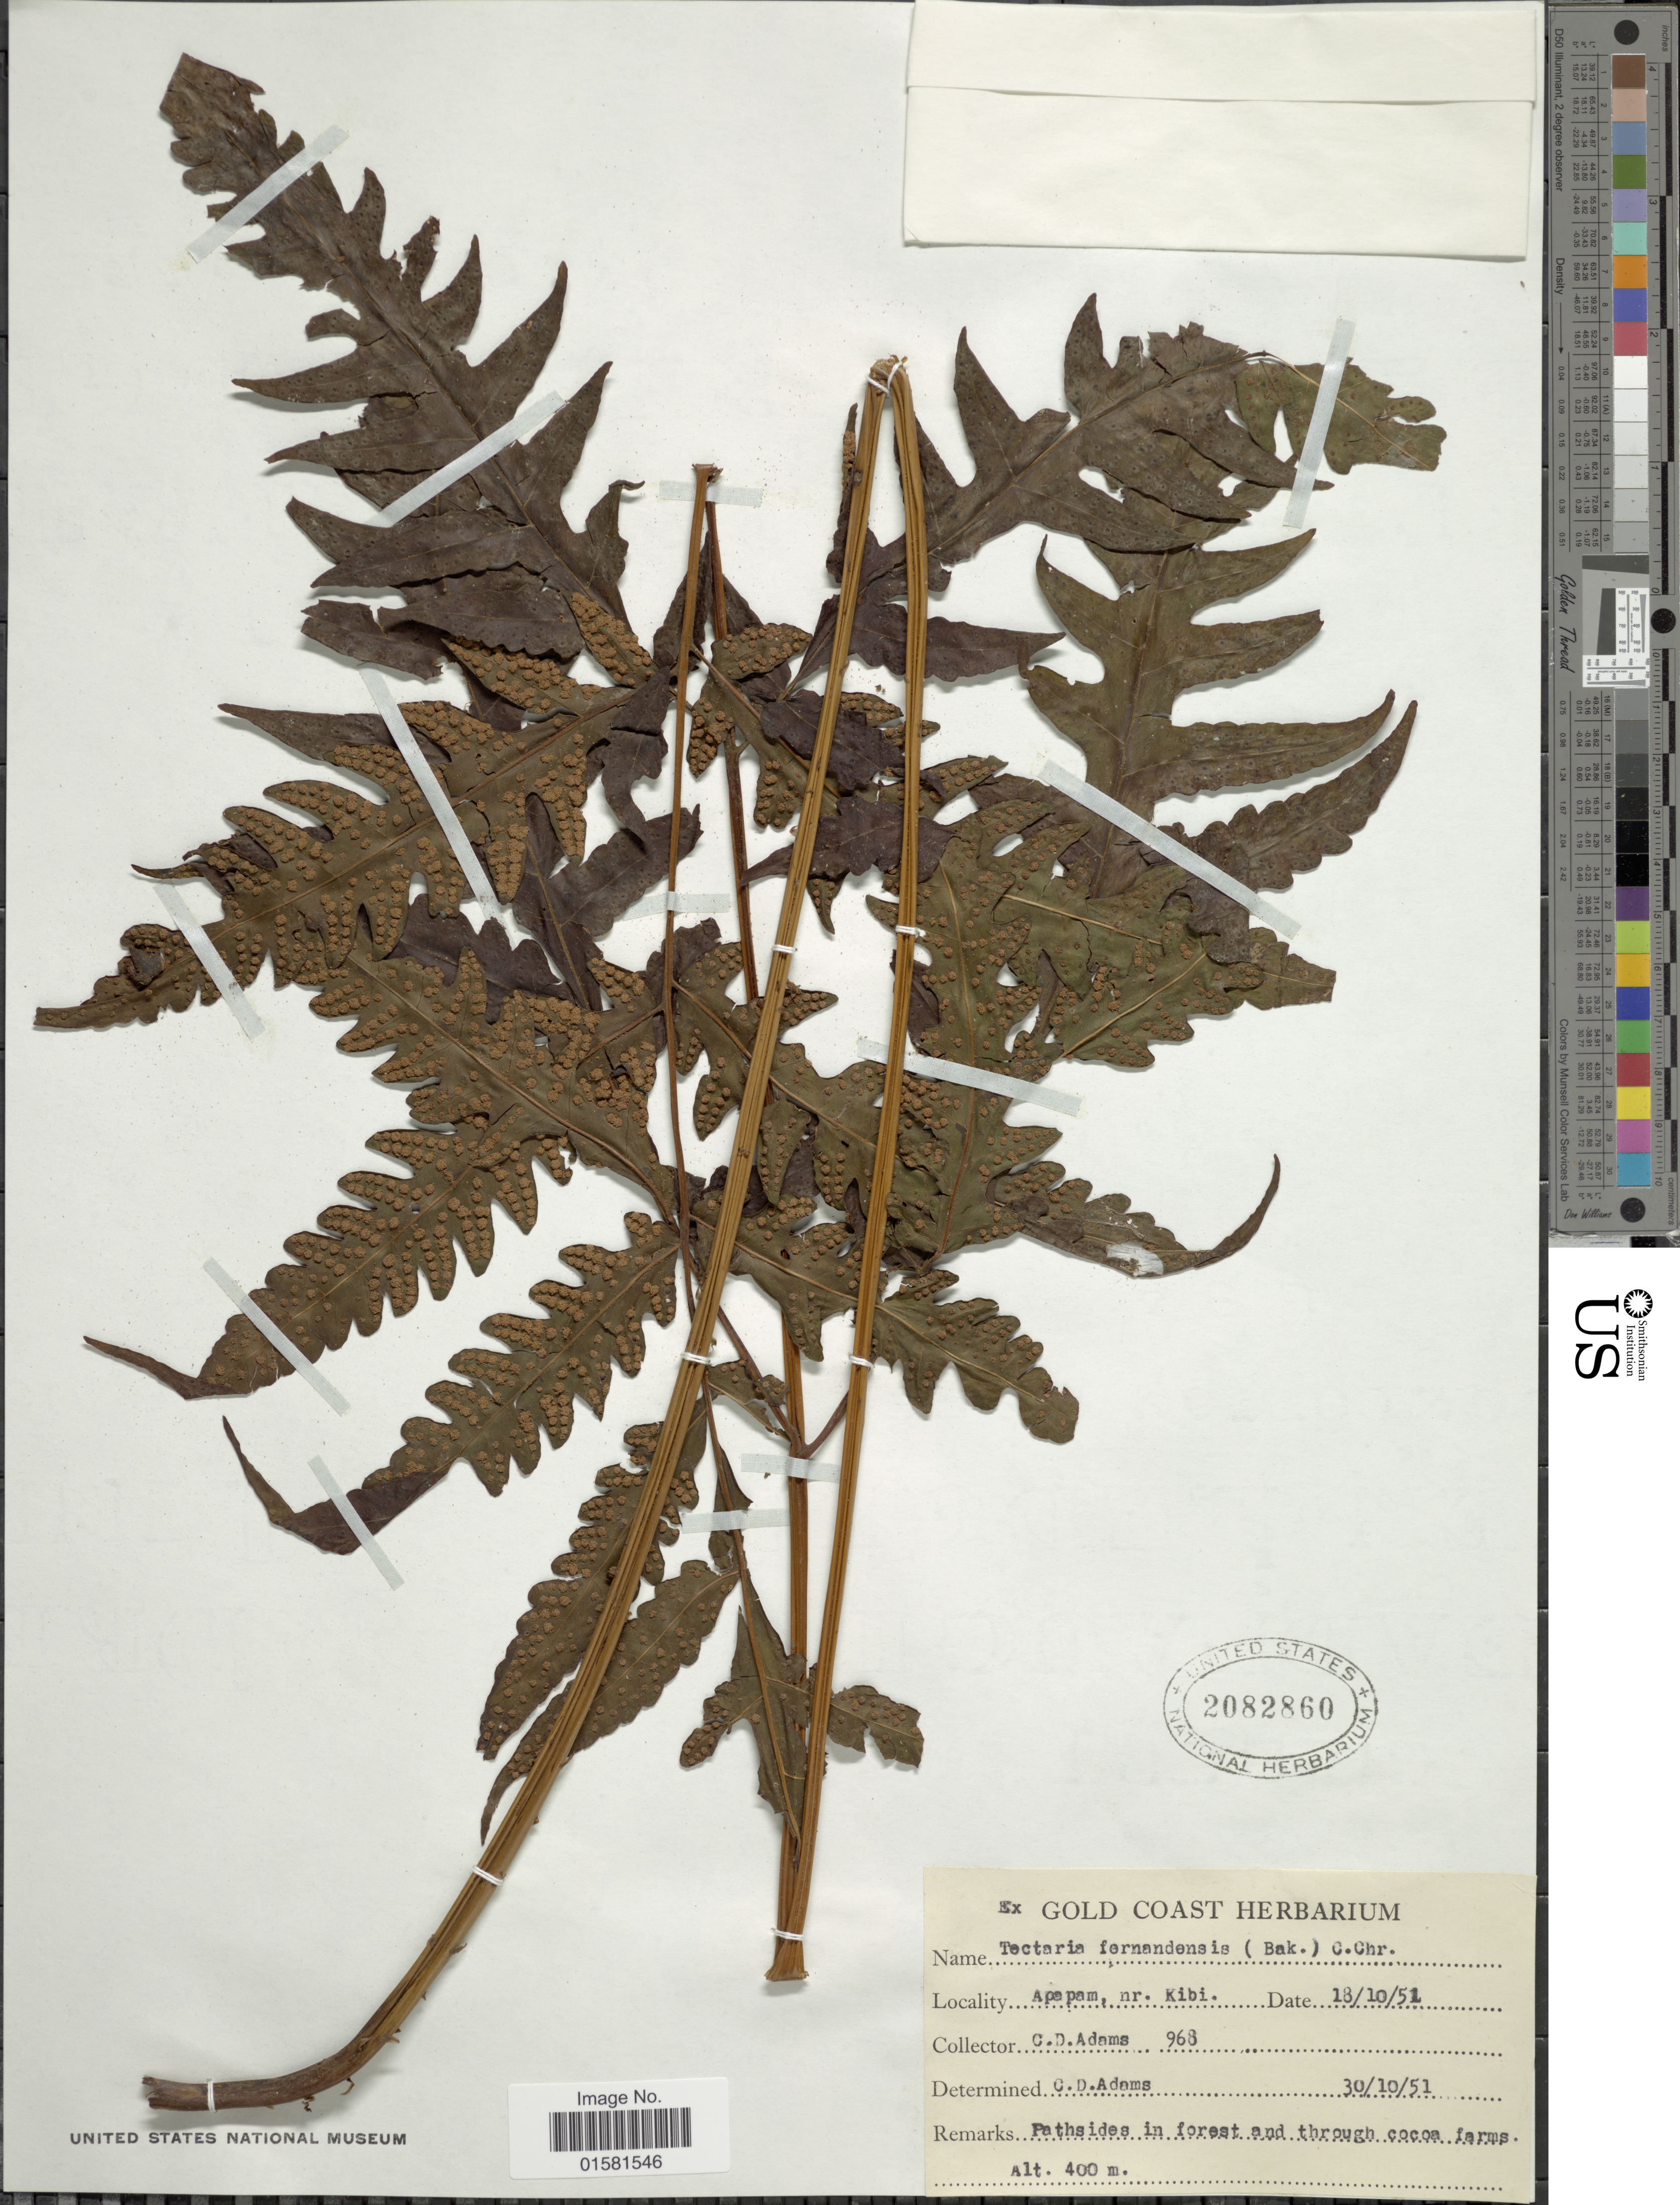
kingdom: Plantae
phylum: Tracheophyta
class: Polypodiopsida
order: Polypodiales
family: Tectariaceae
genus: Tectaria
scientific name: Tectaria fernandensis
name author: (Baker) C. Chr.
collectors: C. D. Adams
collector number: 968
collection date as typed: Transcribed d/m/y: 30/10/51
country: Ghana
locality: Apapam, nr. Kibi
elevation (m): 400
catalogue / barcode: US 2082860